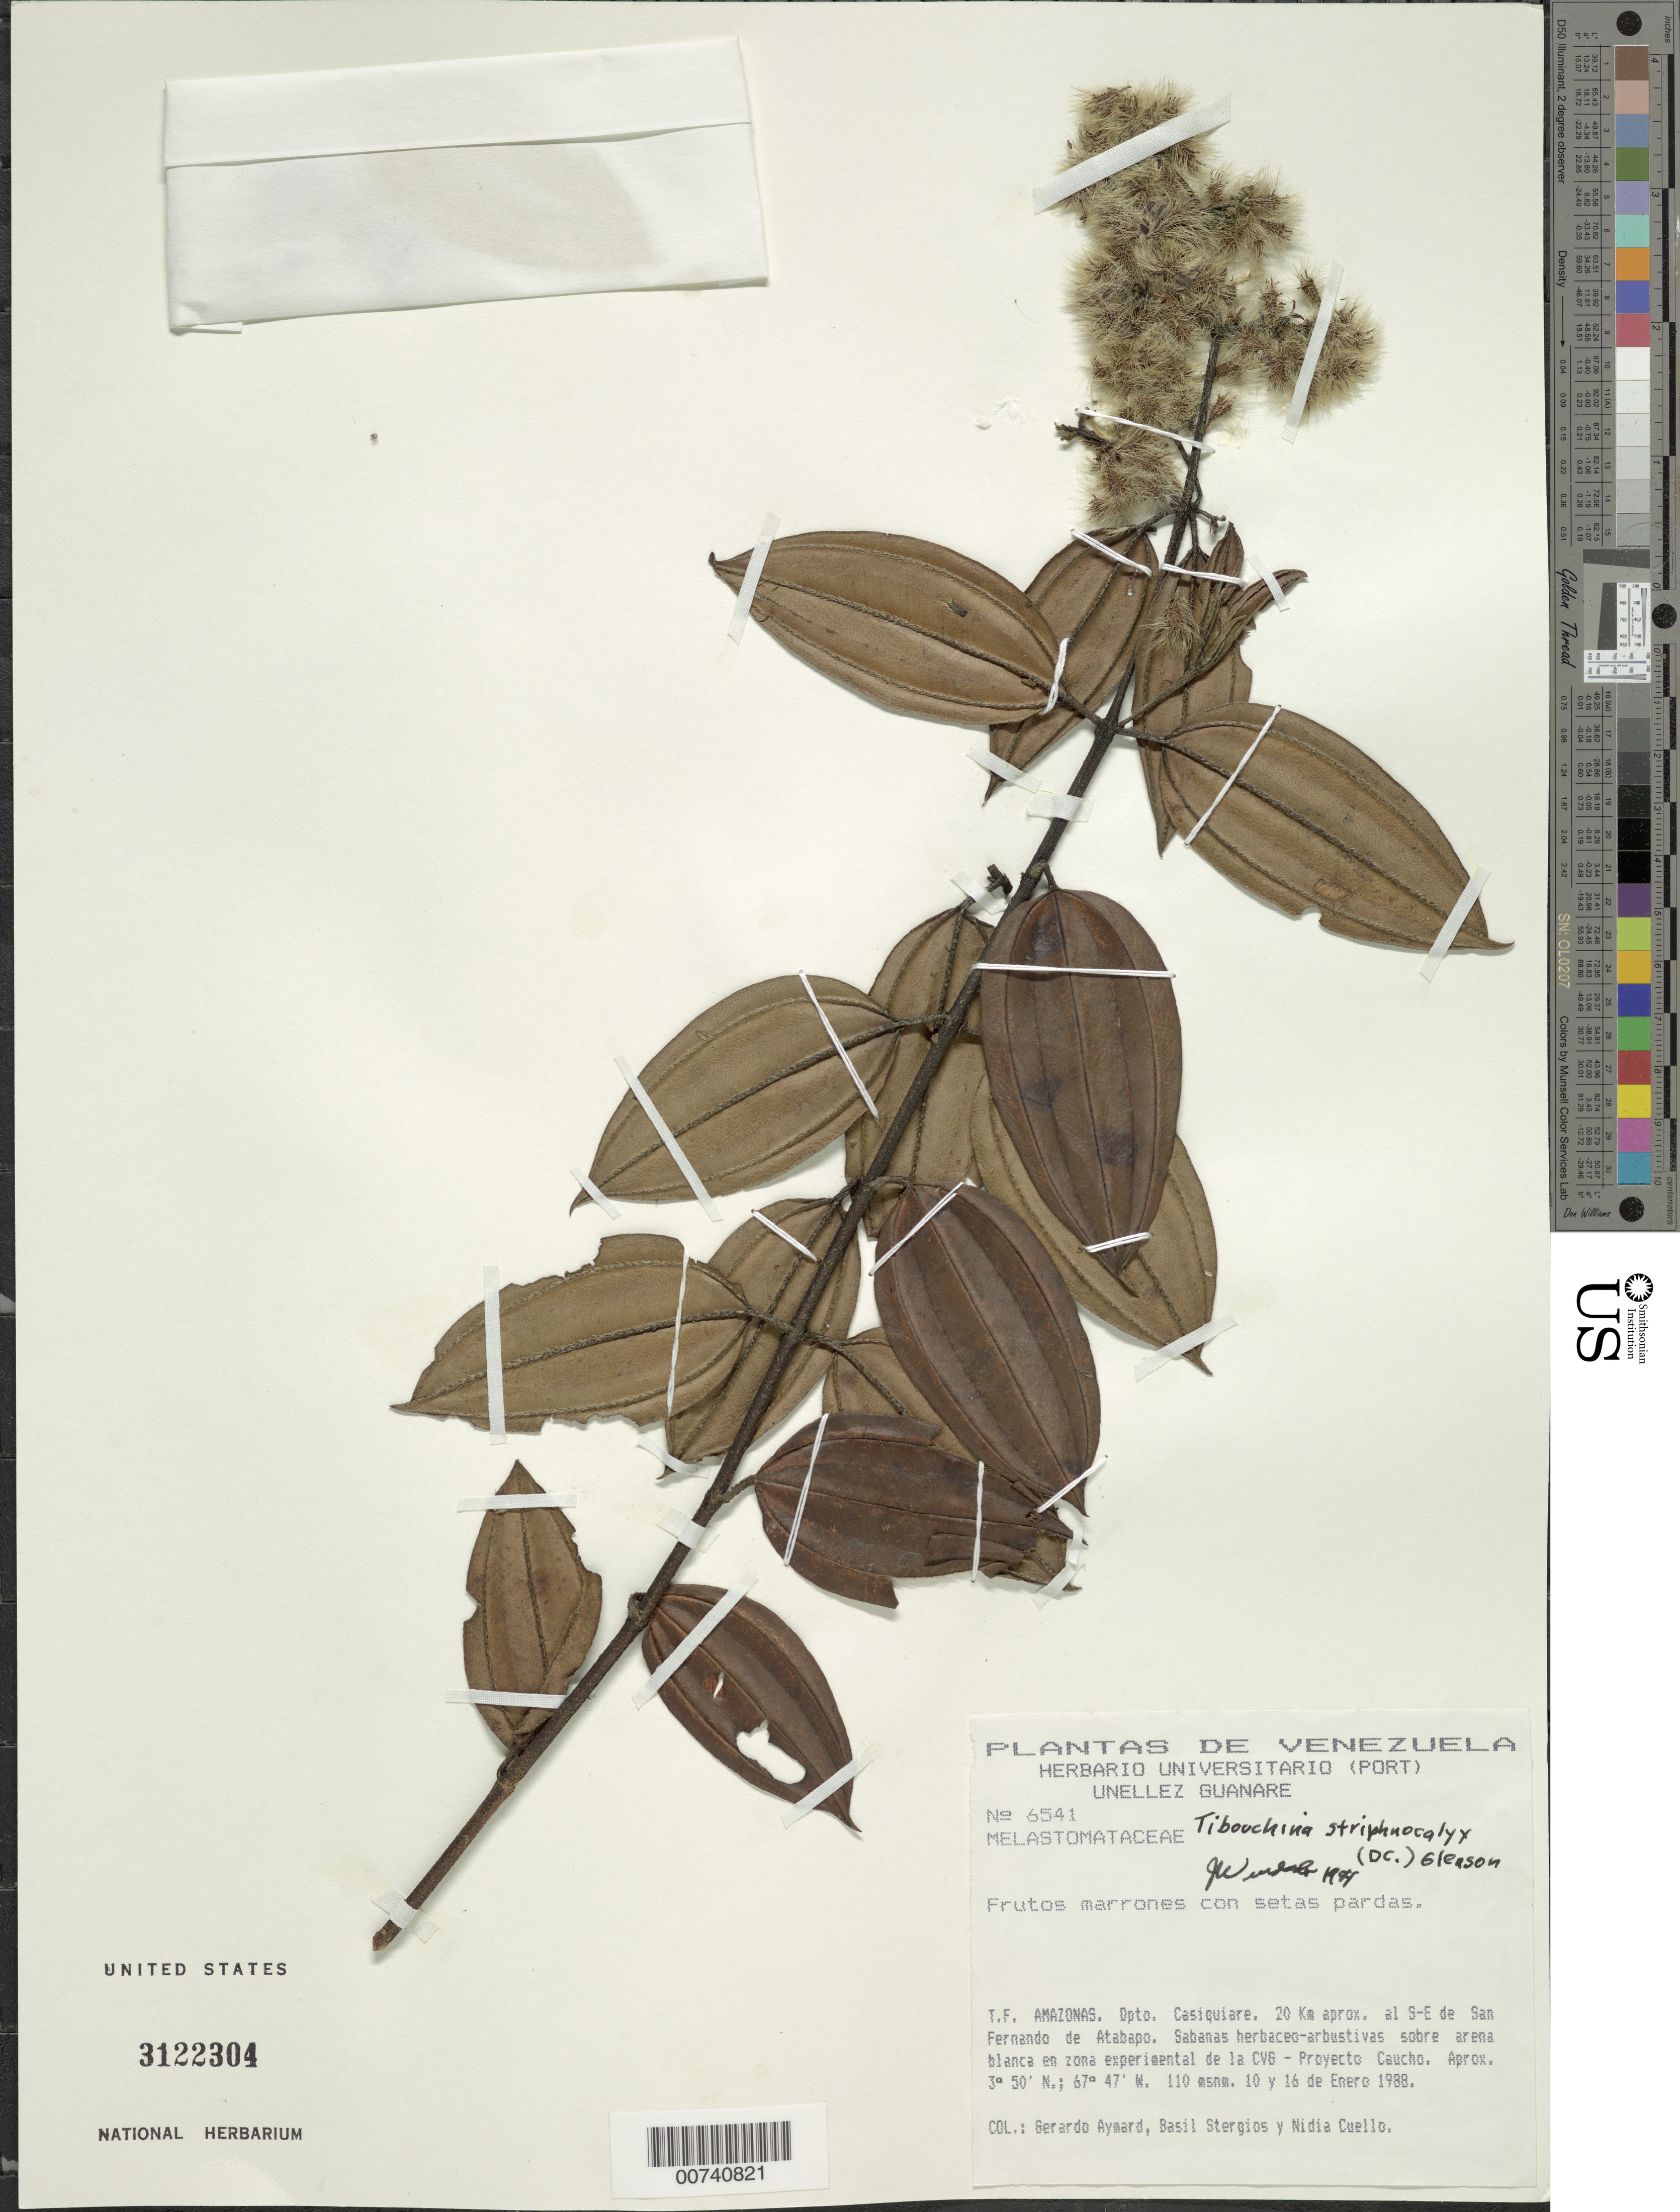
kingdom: Plantae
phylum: Tracheophyta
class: Magnoliopsida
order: Myrtales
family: Melastomataceae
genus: Tibouchina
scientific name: Tibouchina striphnocalyx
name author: (DC.) Gleason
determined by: Wurdack, John J., (US), US (UNITED STATES)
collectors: G. A. Aymard, B. G. Stergios & N. L. Cuello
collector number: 6541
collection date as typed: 10-Jan-88 to 16-Jan-88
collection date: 1988-01-10/1988-01-16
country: Venezuela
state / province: Amazonas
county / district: Atabapo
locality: San Fernando de Atabapo, 20 km SE of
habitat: Sabanas herbaceo-arbustivas sobre arena blanca en zona experimental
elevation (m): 110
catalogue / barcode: US 3122304